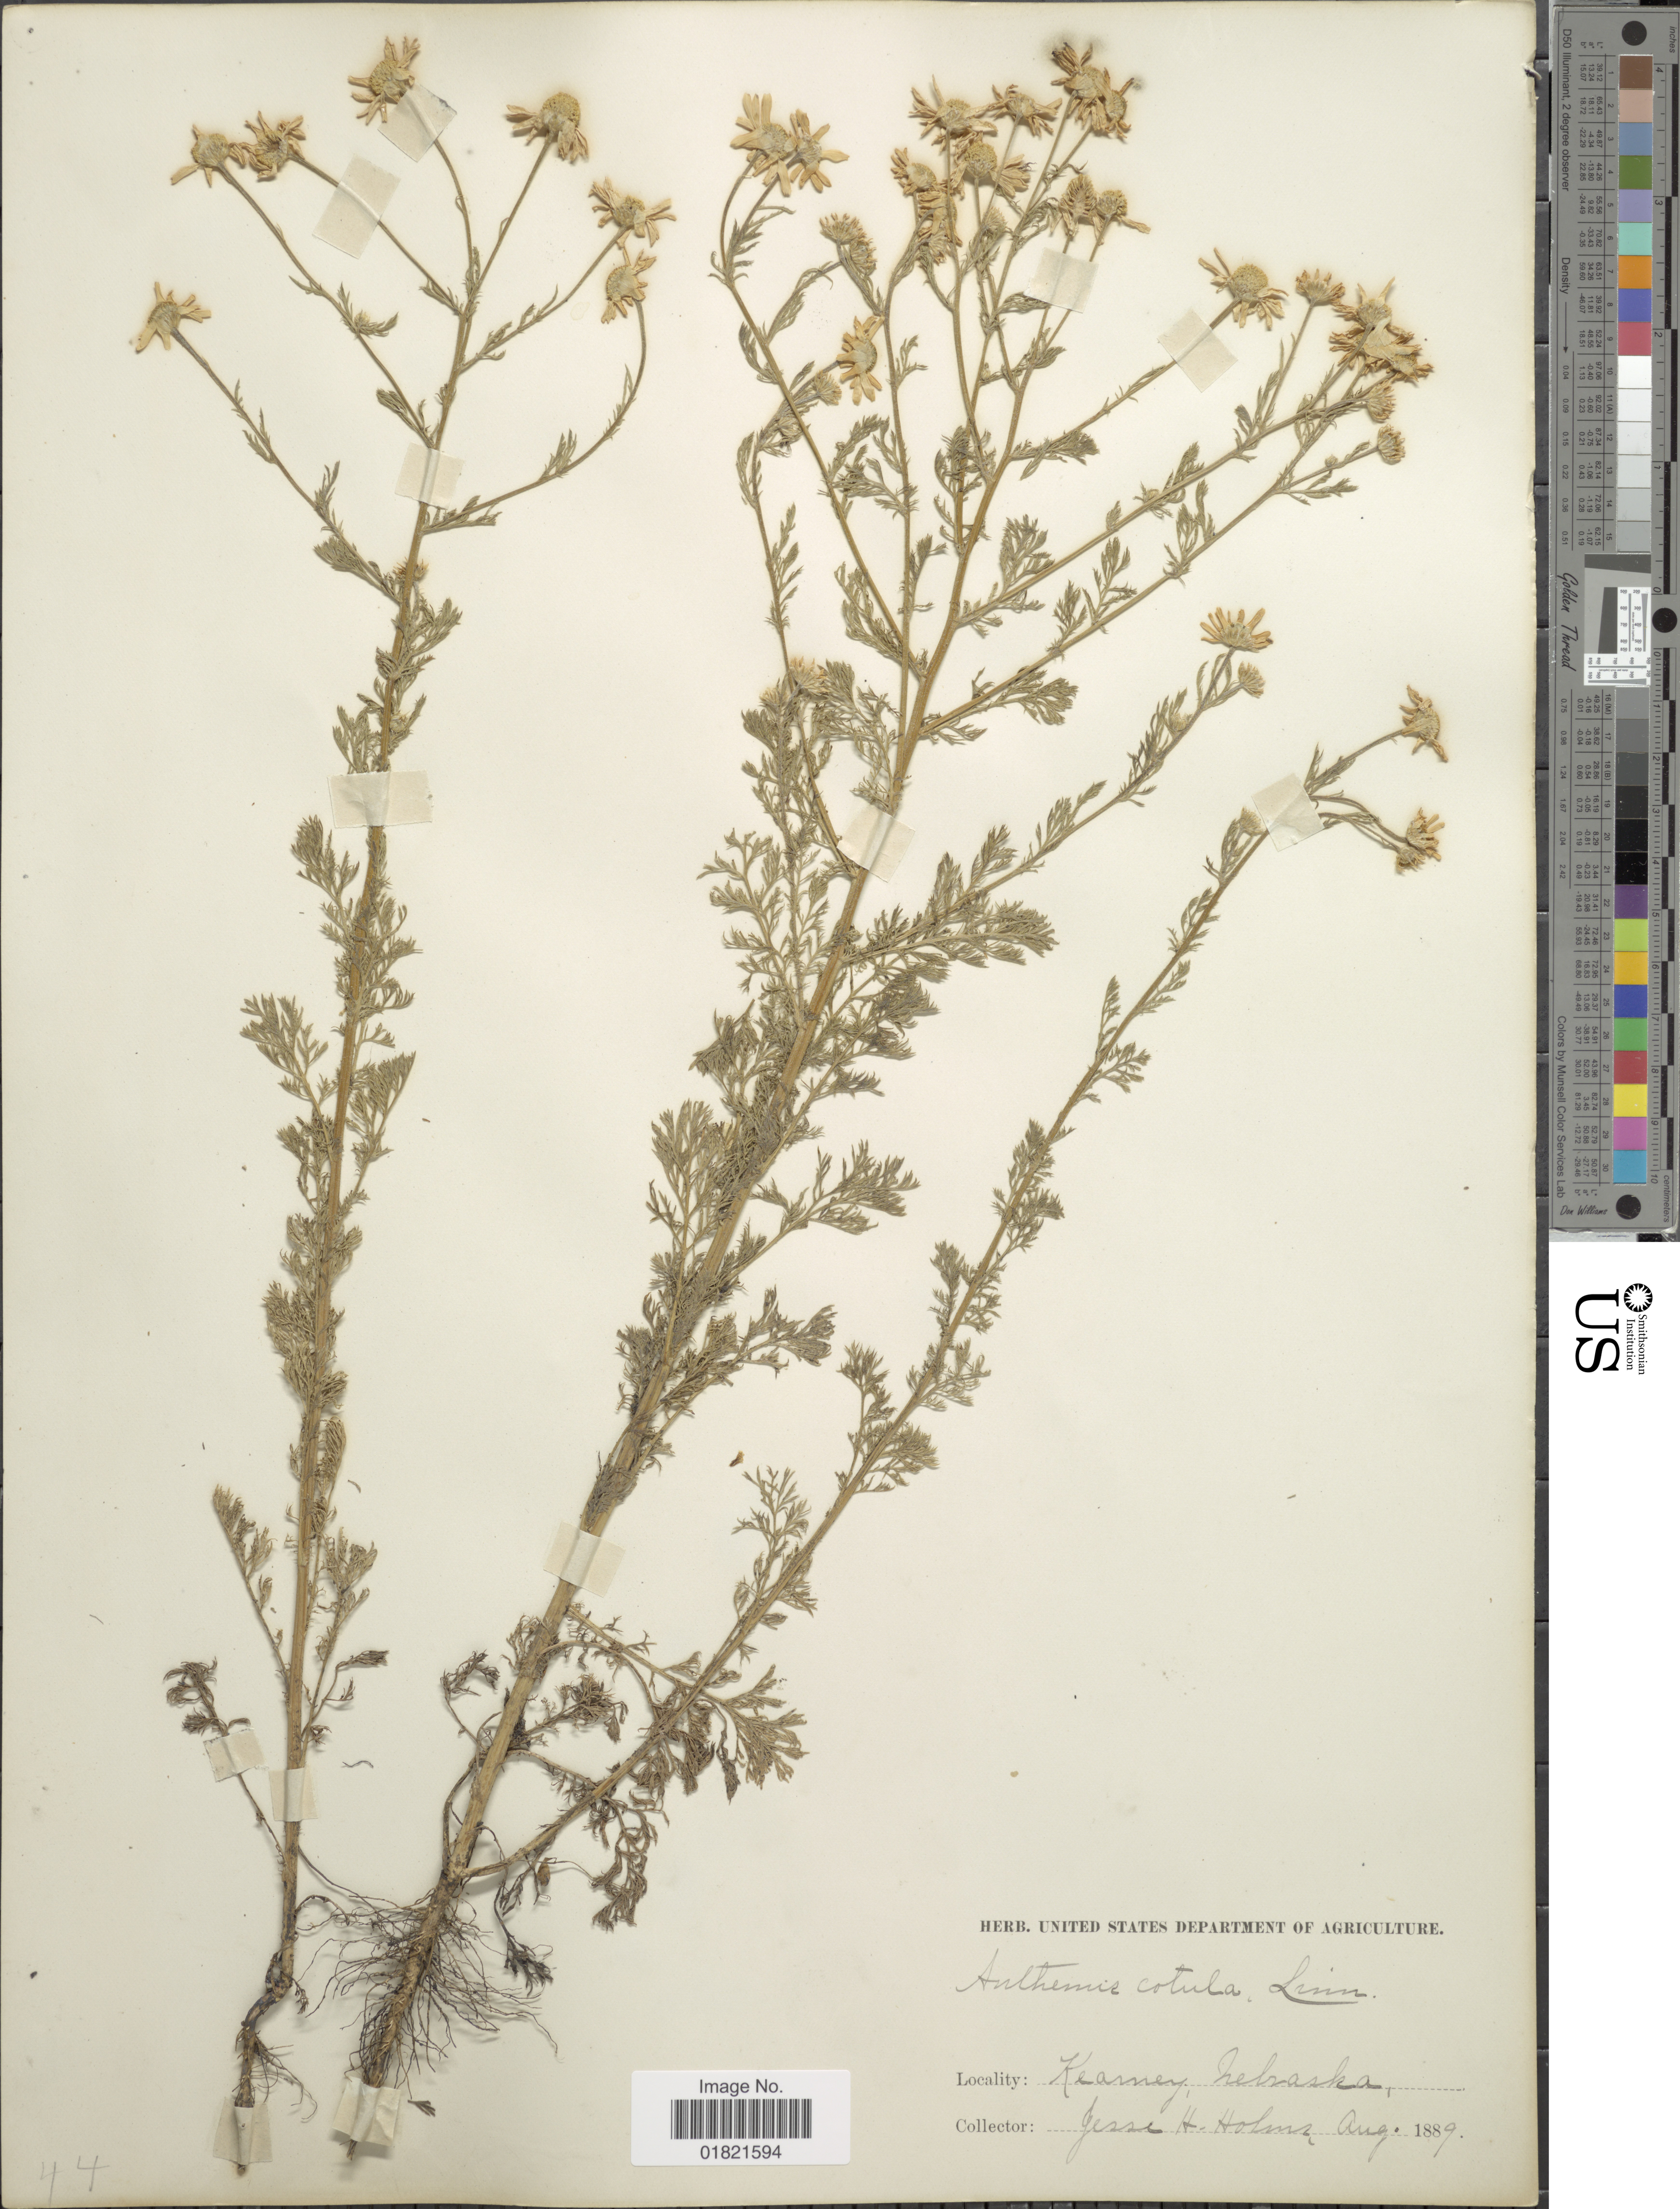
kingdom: Plantae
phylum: Tracheophyta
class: Magnoliopsida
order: Asterales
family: Asteraceae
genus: Anthemis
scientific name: Anthemis cotula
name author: L.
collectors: J. H. Holms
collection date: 1889-08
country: United States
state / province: Nebraska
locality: Kearney